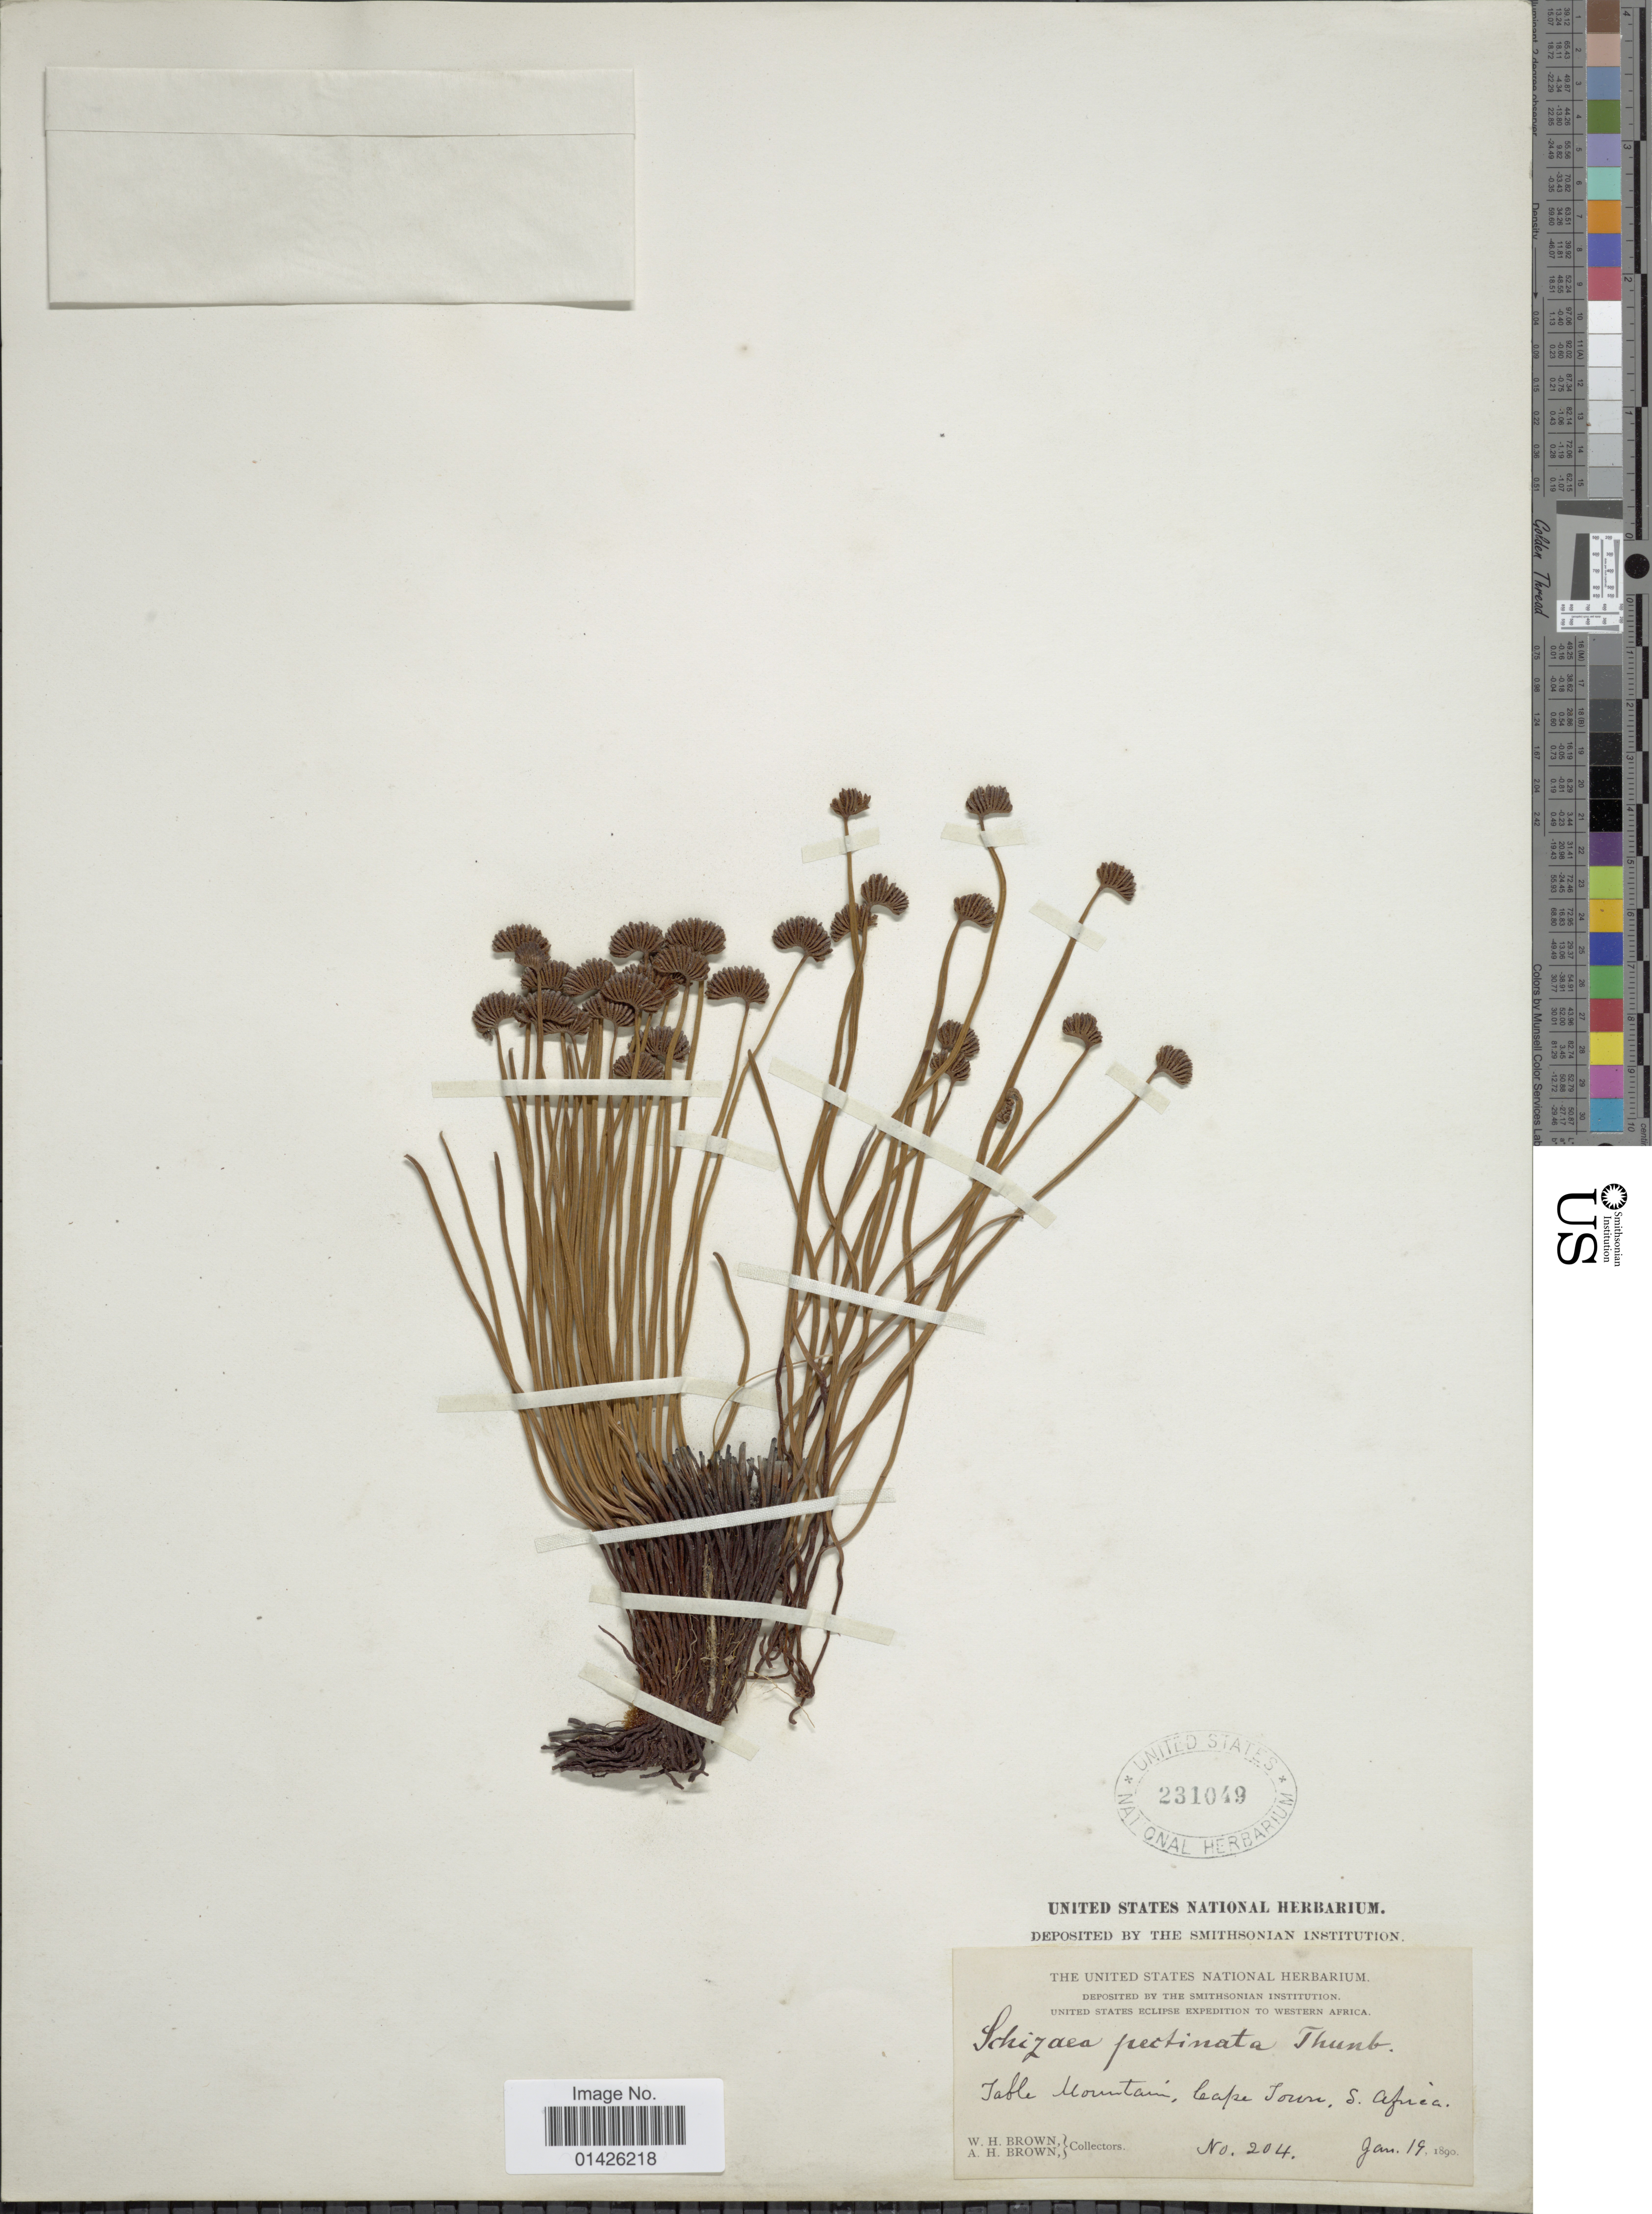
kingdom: Plantae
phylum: Tracheophyta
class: Polypodiopsida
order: Schizaeales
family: Schizaeaceae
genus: Schizaea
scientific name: Schizaea pectinata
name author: (L.) Sw.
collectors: W. H. Brown & A. H. Brown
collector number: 204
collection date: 1890-01-19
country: South Africa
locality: Table Mountain, Cape Town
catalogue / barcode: US 231049